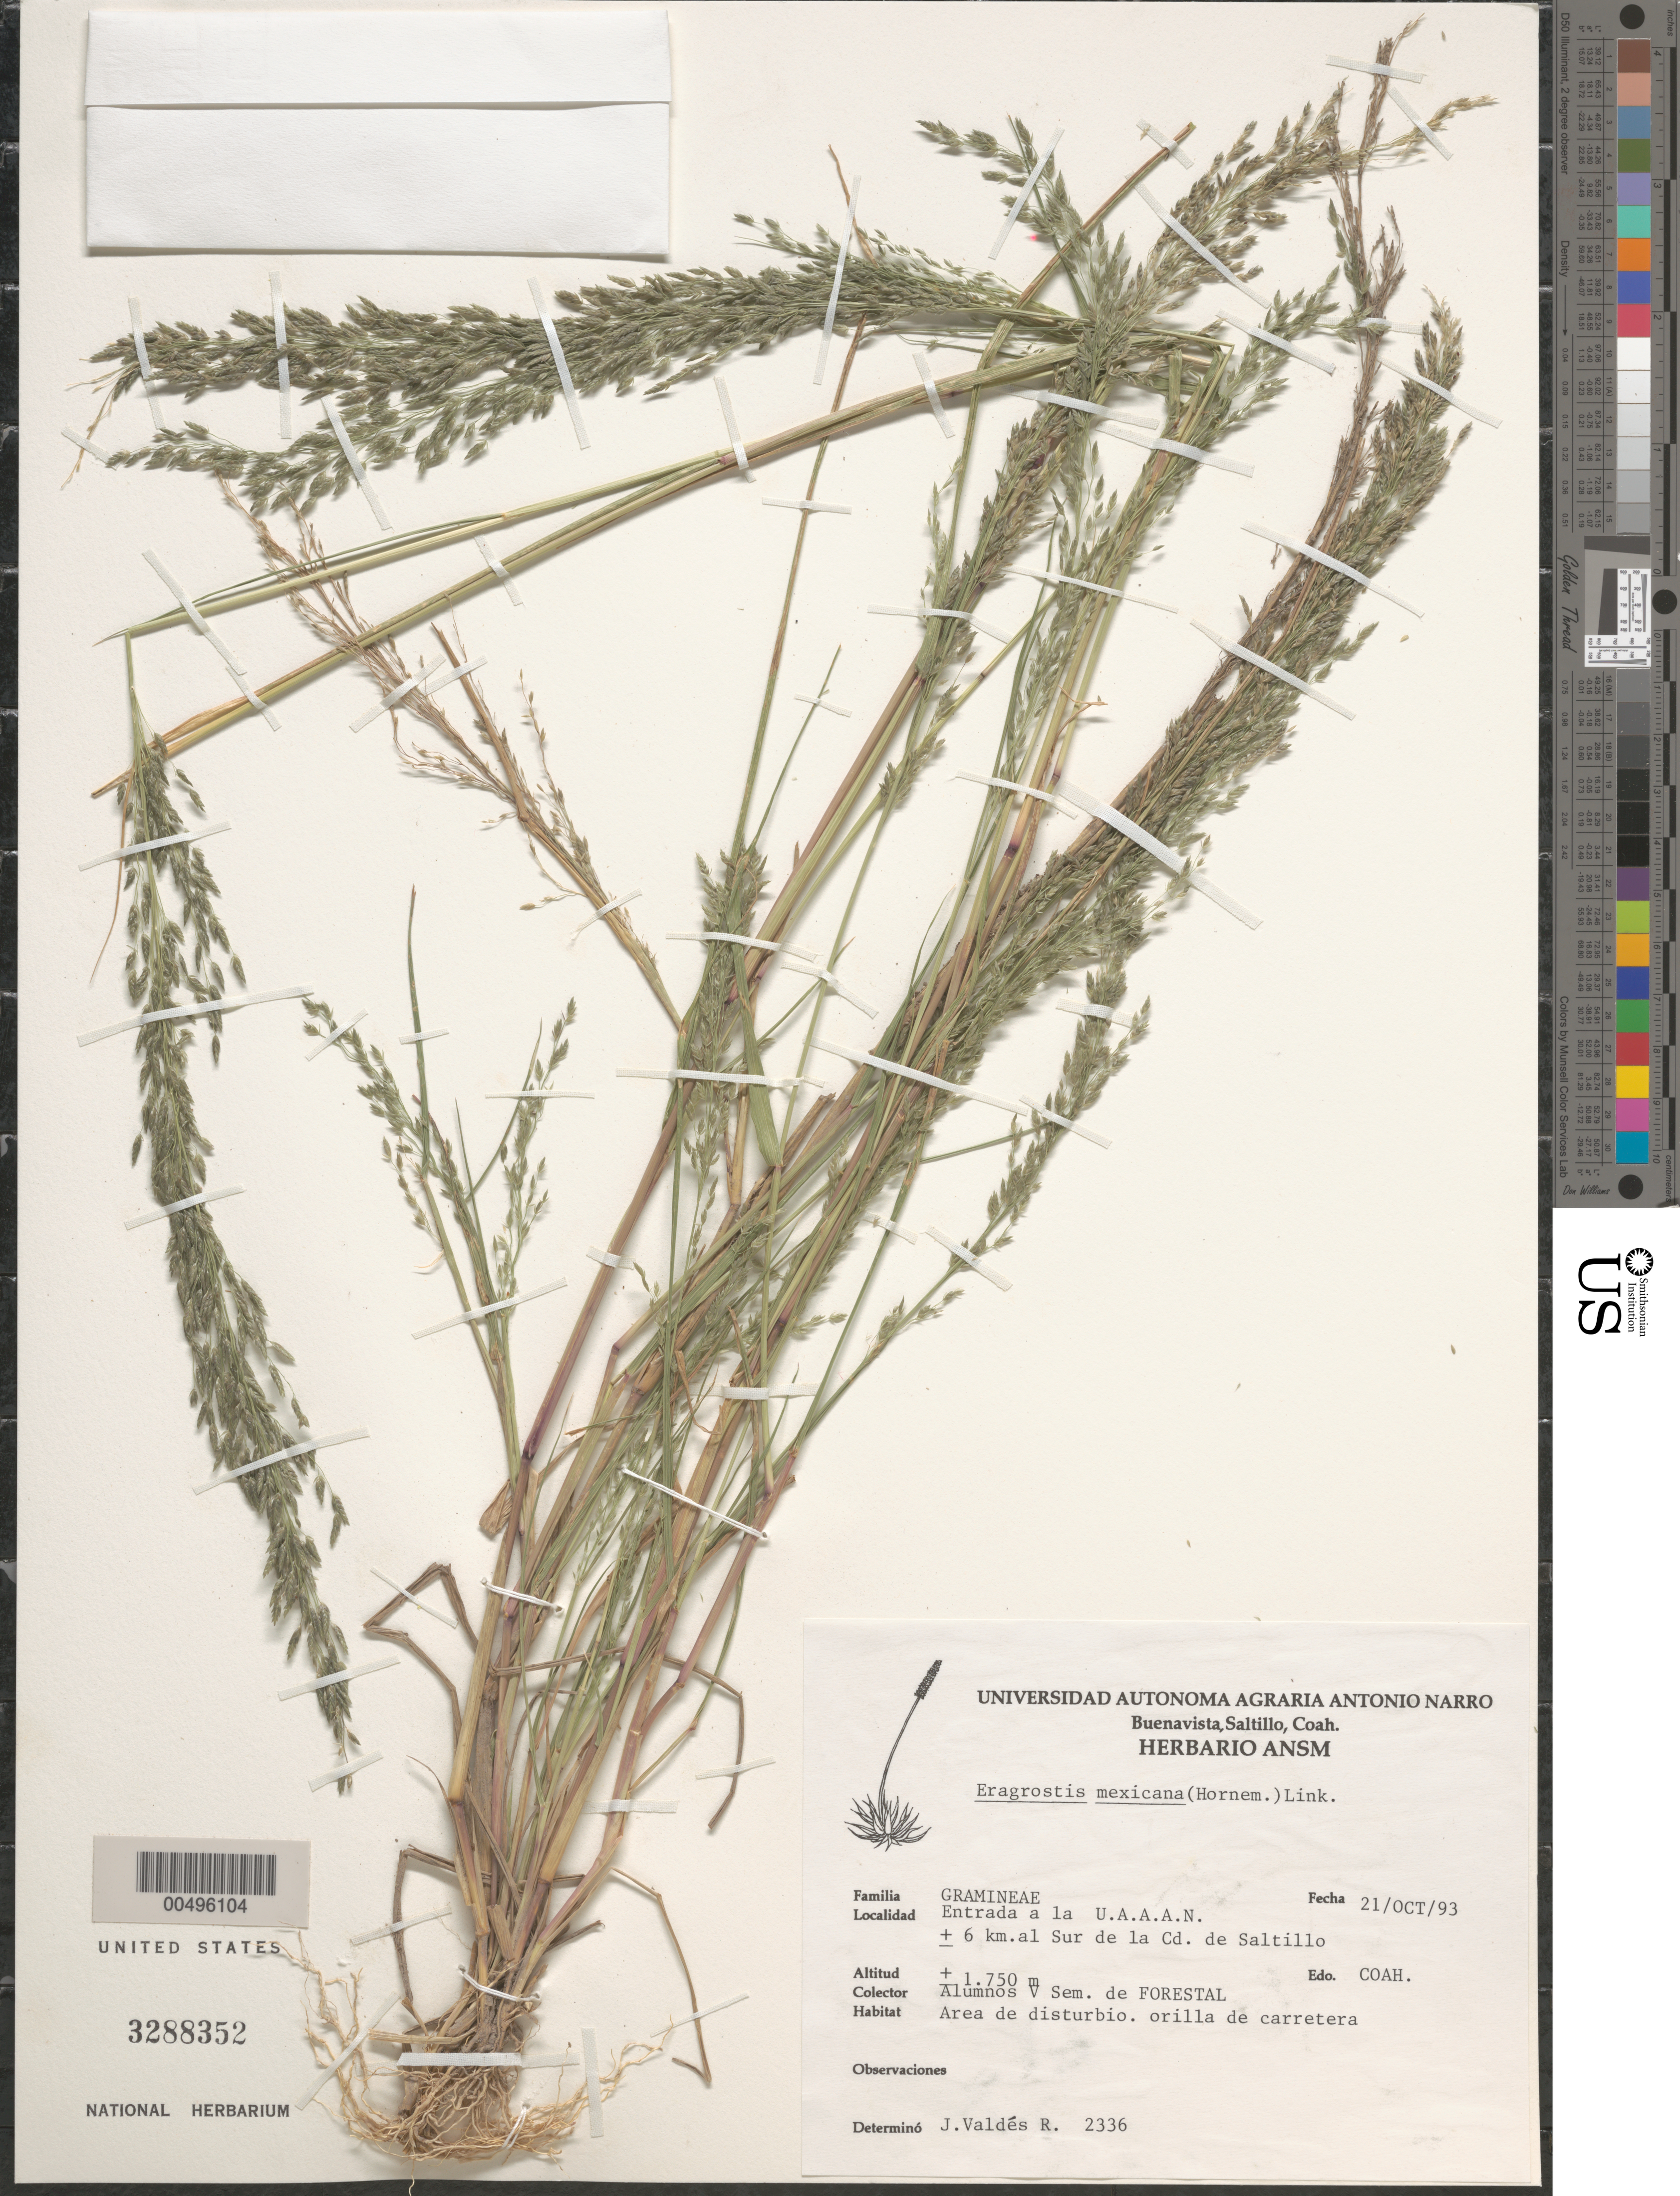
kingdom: Plantae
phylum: Tracheophyta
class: Liliopsida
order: Poales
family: Poaceae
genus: Eragrostis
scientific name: Eragrostis mexicana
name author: (Hornem.) Link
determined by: Valdés-Reyna, Jesús, (ANSM), Universidad Autonoma Agraria Antonio Narro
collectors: Alumnos V Sem de Forestal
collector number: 2336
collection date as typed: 21 Oct 1993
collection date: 1993-10-21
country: Mexico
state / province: Coahuila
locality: Entrada a la U.A.A.A.N. 6 km S of Cd. Saltillo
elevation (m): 1750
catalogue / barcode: US 3288352